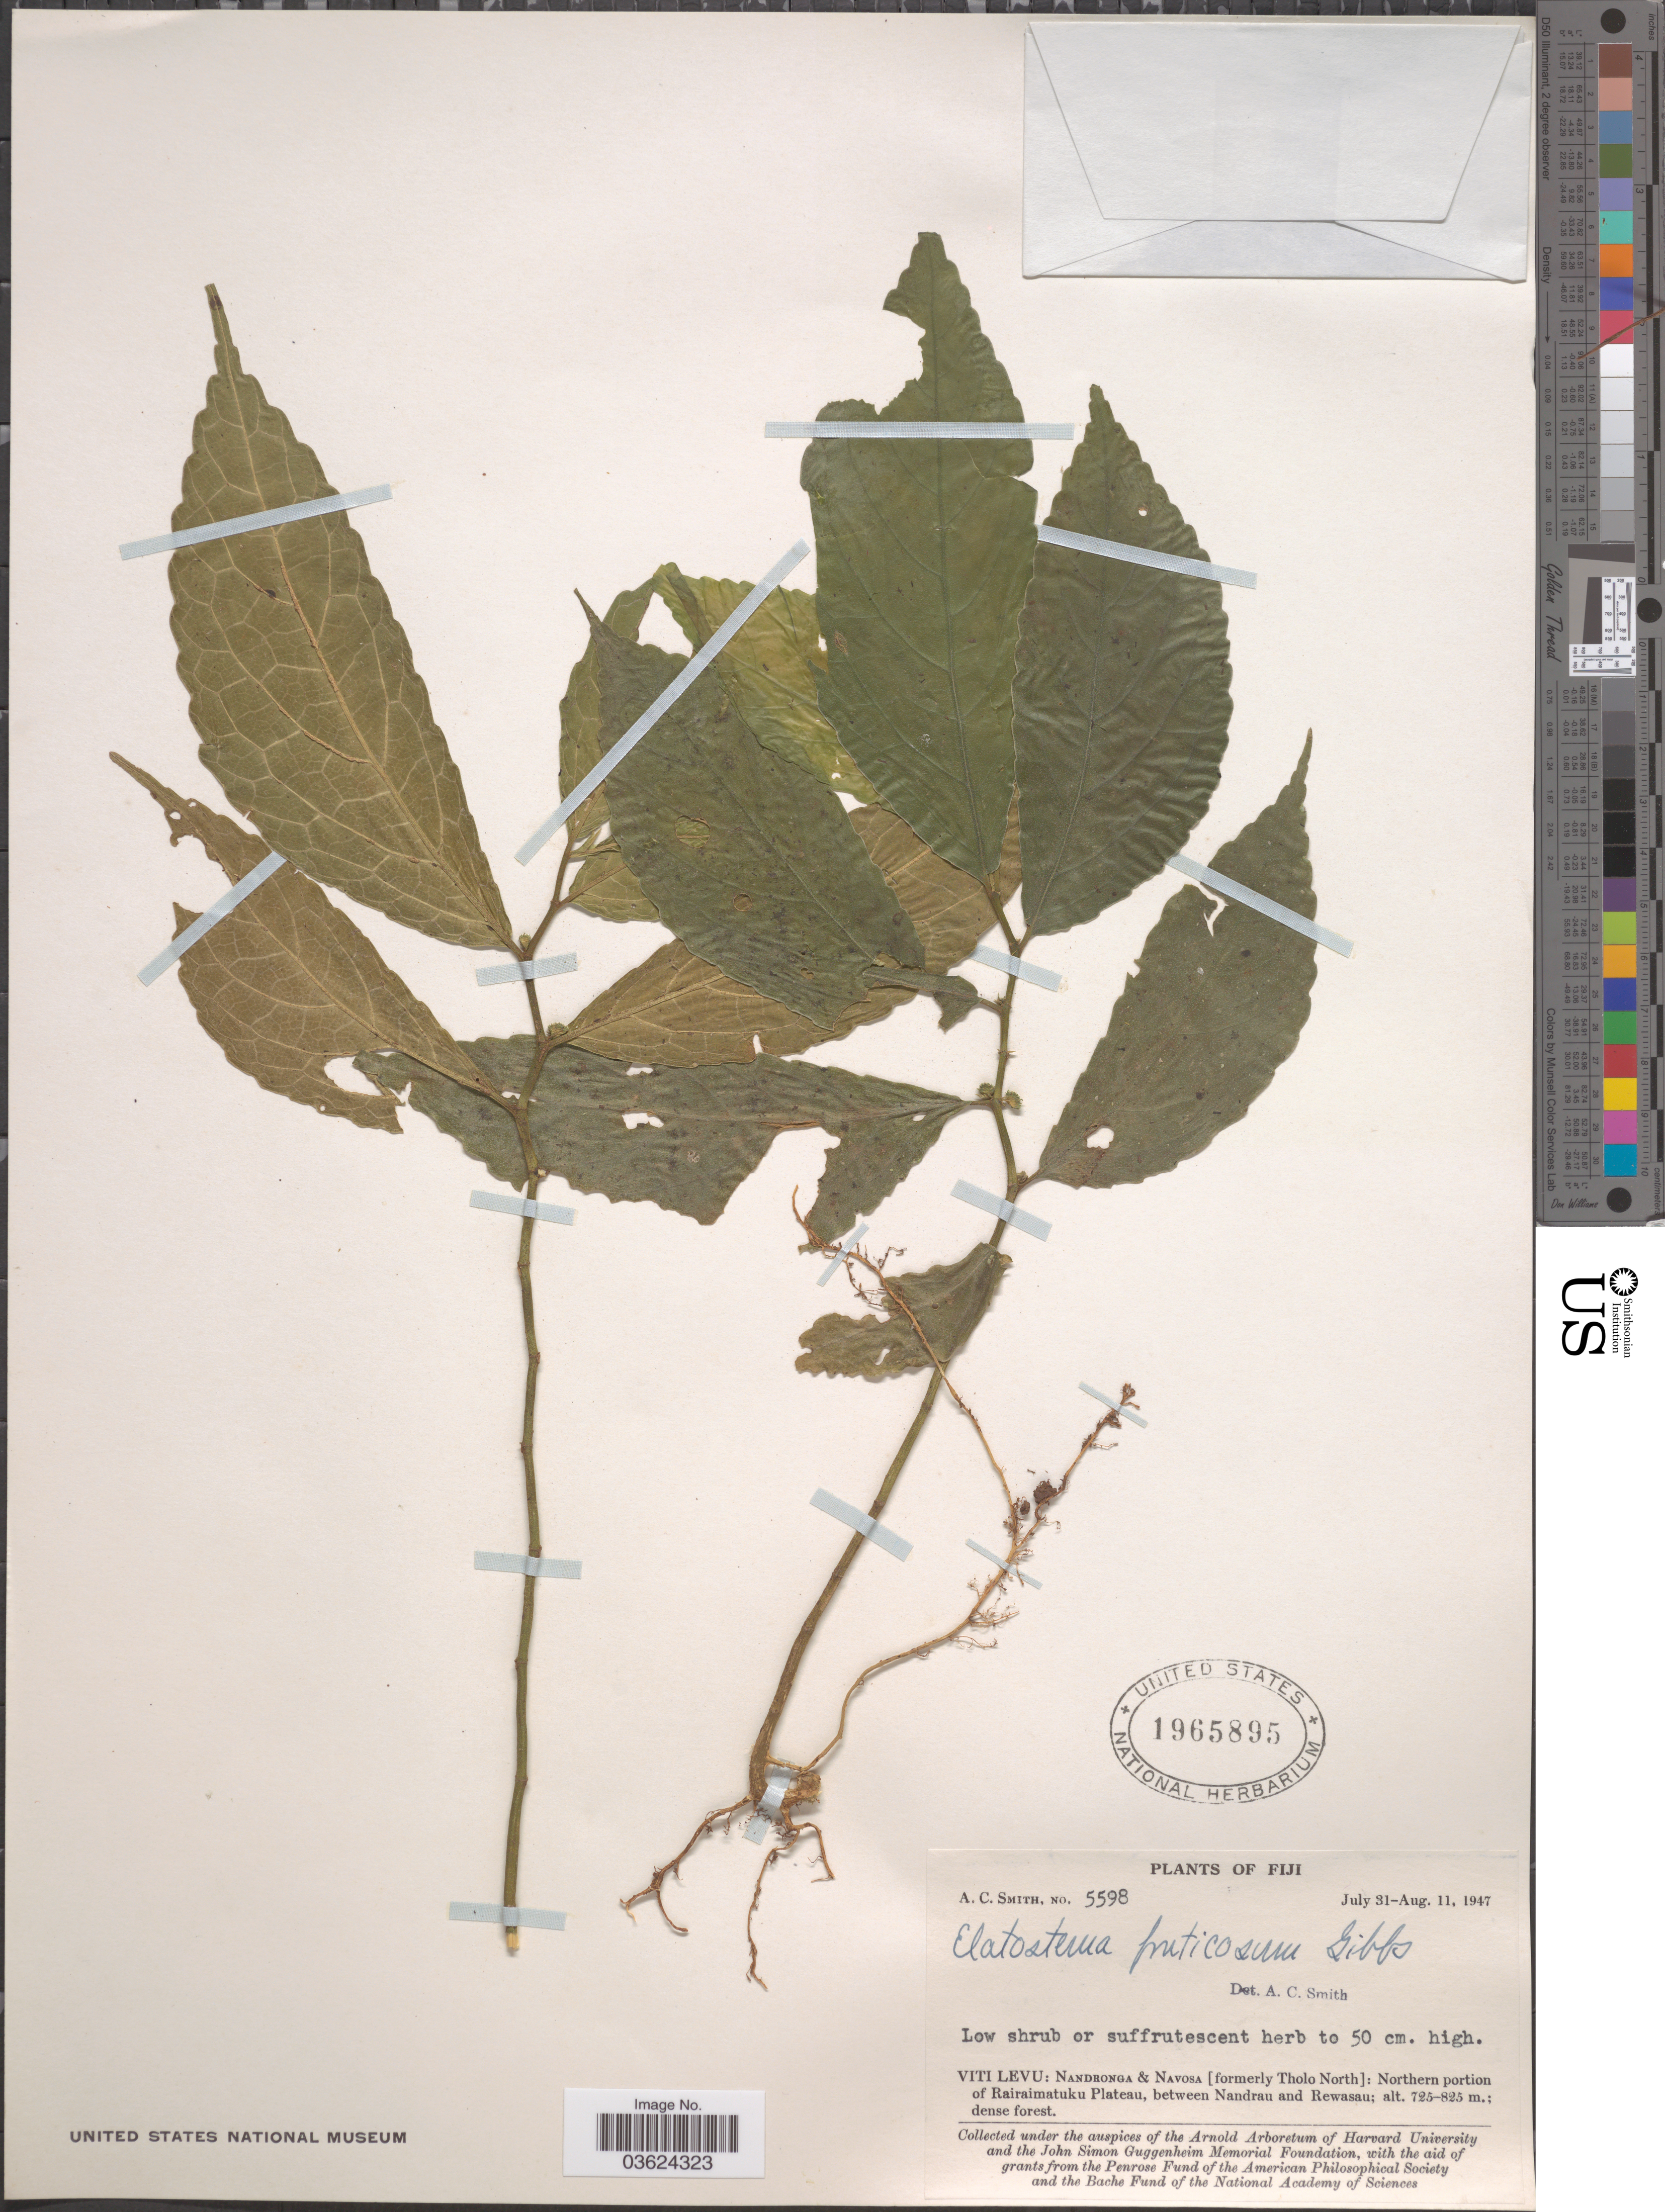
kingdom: Plantae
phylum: Tracheophyta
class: Magnoliopsida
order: Rosales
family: Urticaceae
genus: Elatostema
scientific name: Elatostema fruticosum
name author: Gibbs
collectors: A. C. Smith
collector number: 5598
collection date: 1947-07-31/1947-08-11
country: Fiji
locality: Viti Levu: Nandronga & Navosa [formerly Tholo North]: Northern portion of Rairaimatuku Plateau, between Nandrau and Rewasau.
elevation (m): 725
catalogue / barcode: US 1965895